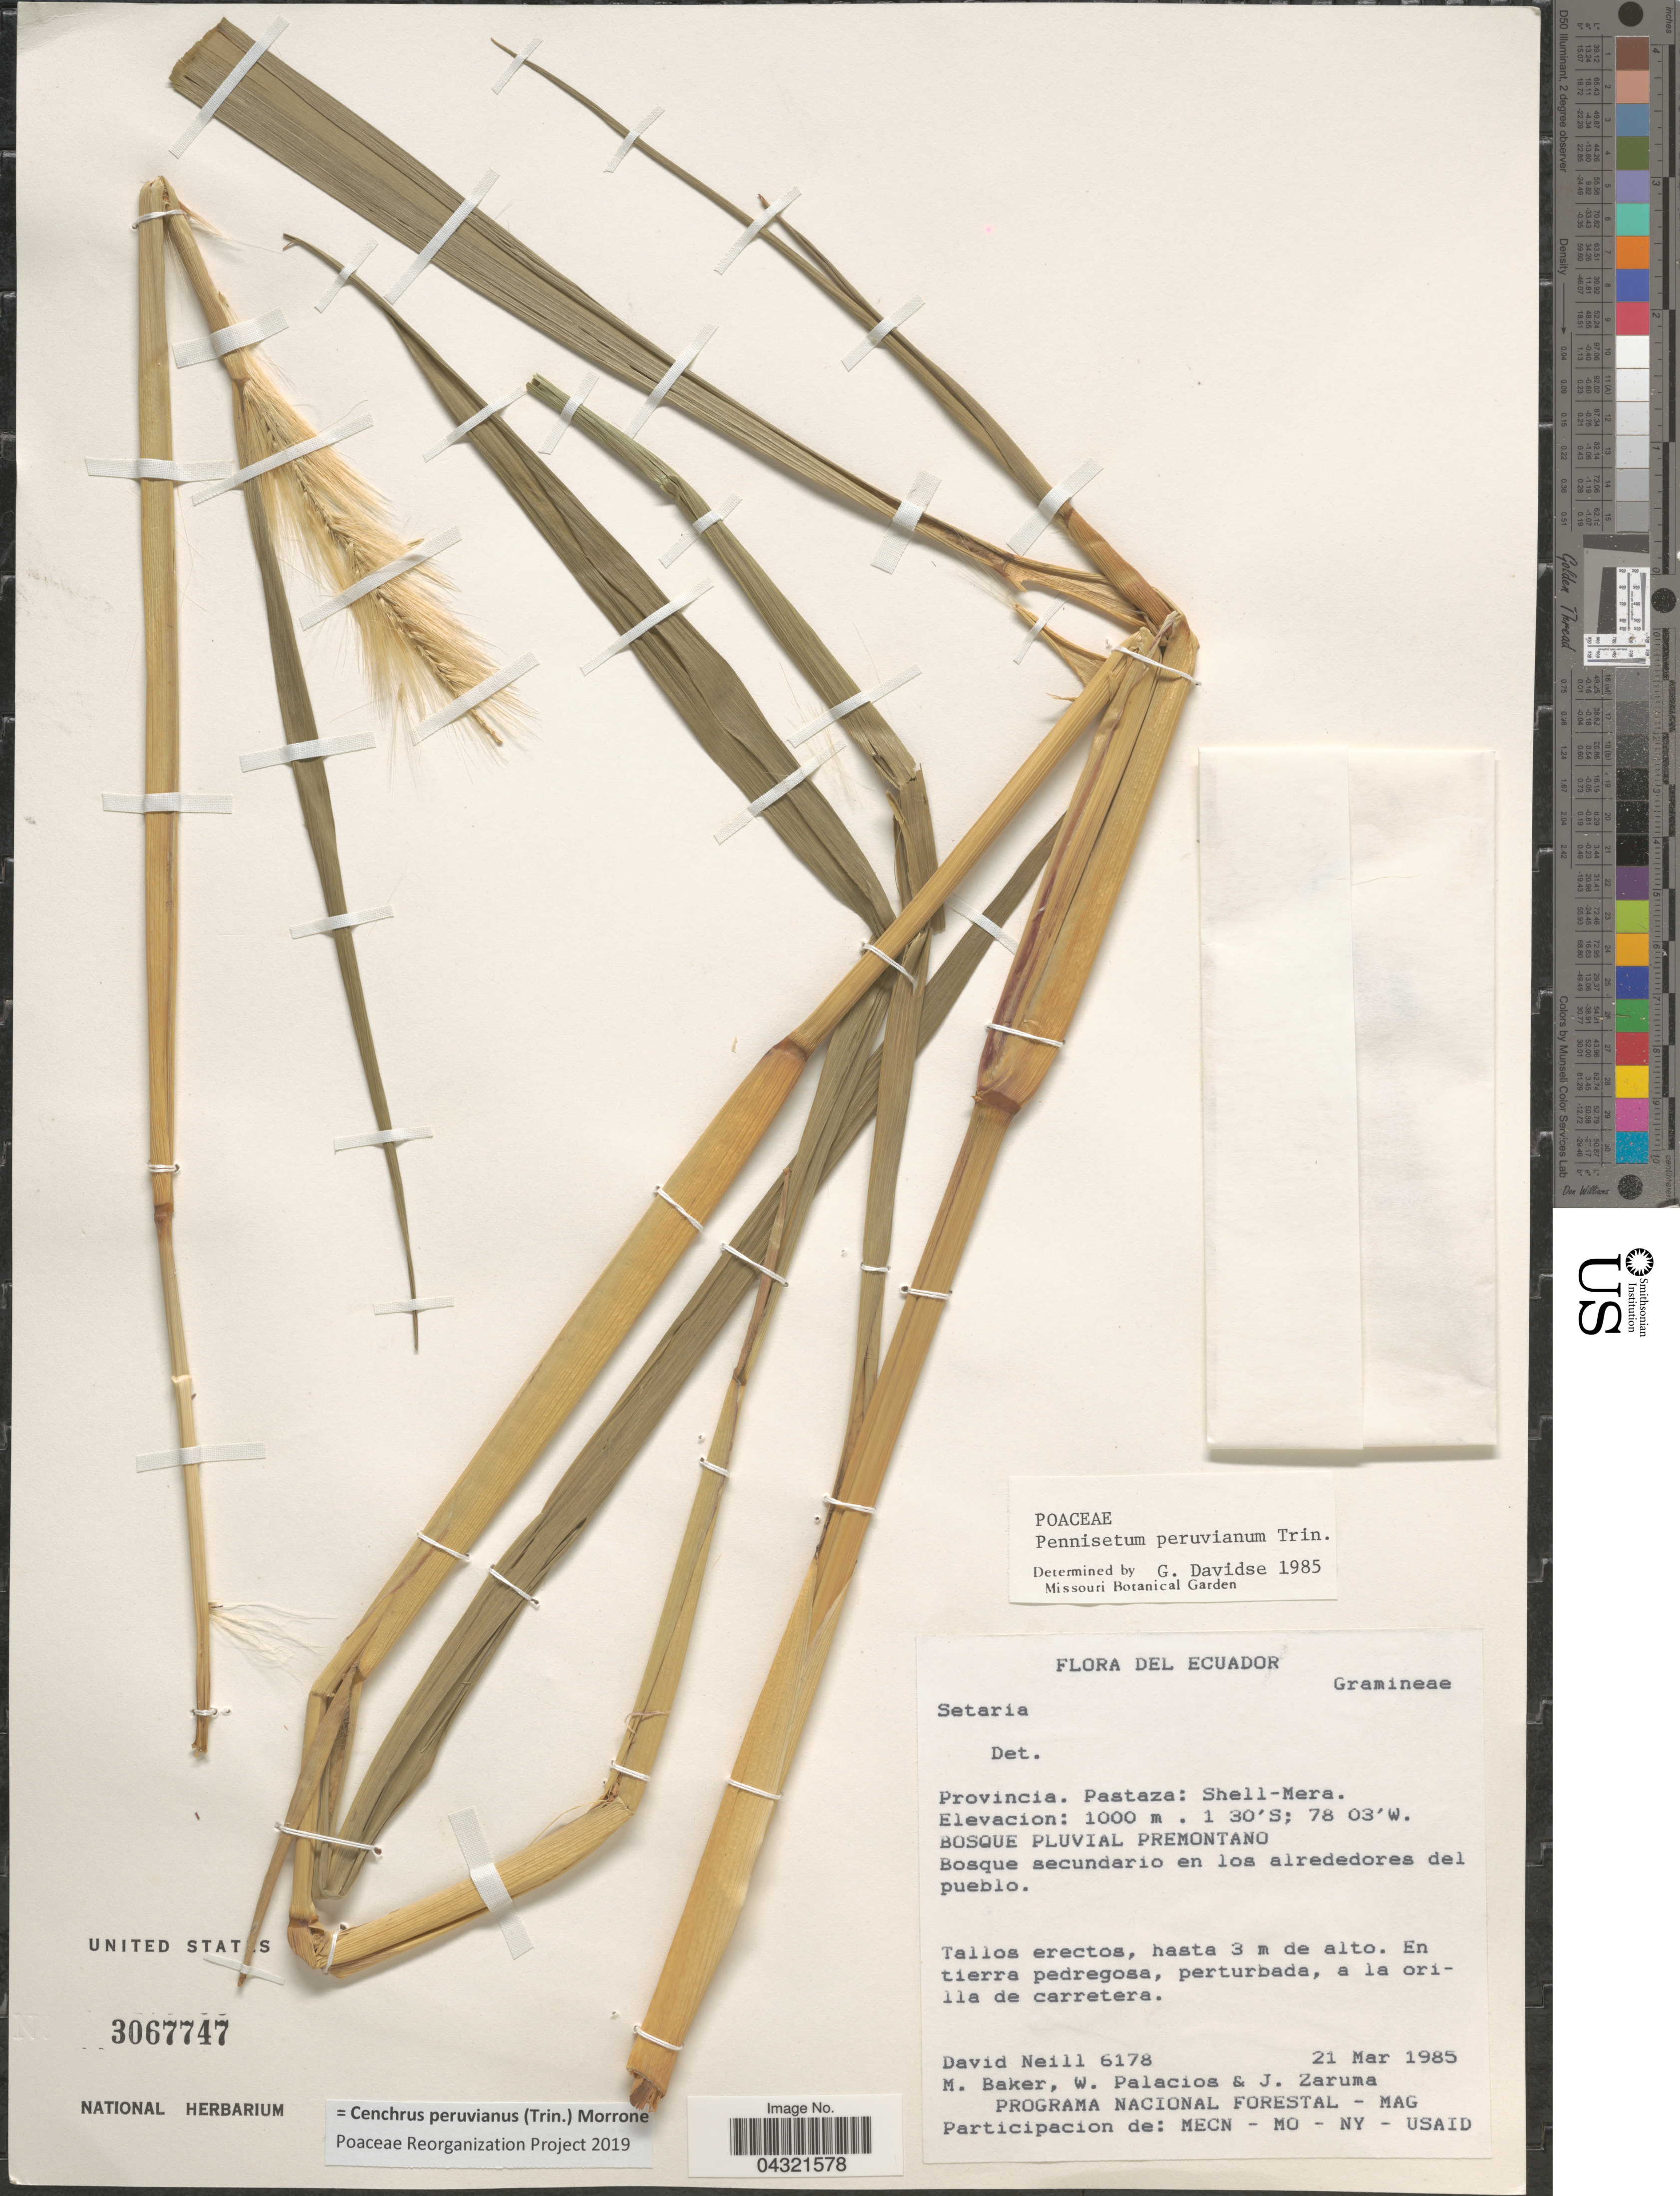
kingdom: Plantae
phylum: Tracheophyta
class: Liliopsida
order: Poales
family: Poaceae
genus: Cenchrus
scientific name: Cenchrus peruvianus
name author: (Trin.) Morrone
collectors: D. A. Neill, M. Baker, W. Palacios & J. Zaruma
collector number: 6178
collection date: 1985-03-21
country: Ecuador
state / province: Pastaza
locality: Shell-Mera. Bosque Pluvial Premontano. Bosque secundario en los alrededores del pueblo.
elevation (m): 1000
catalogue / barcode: US 3067747